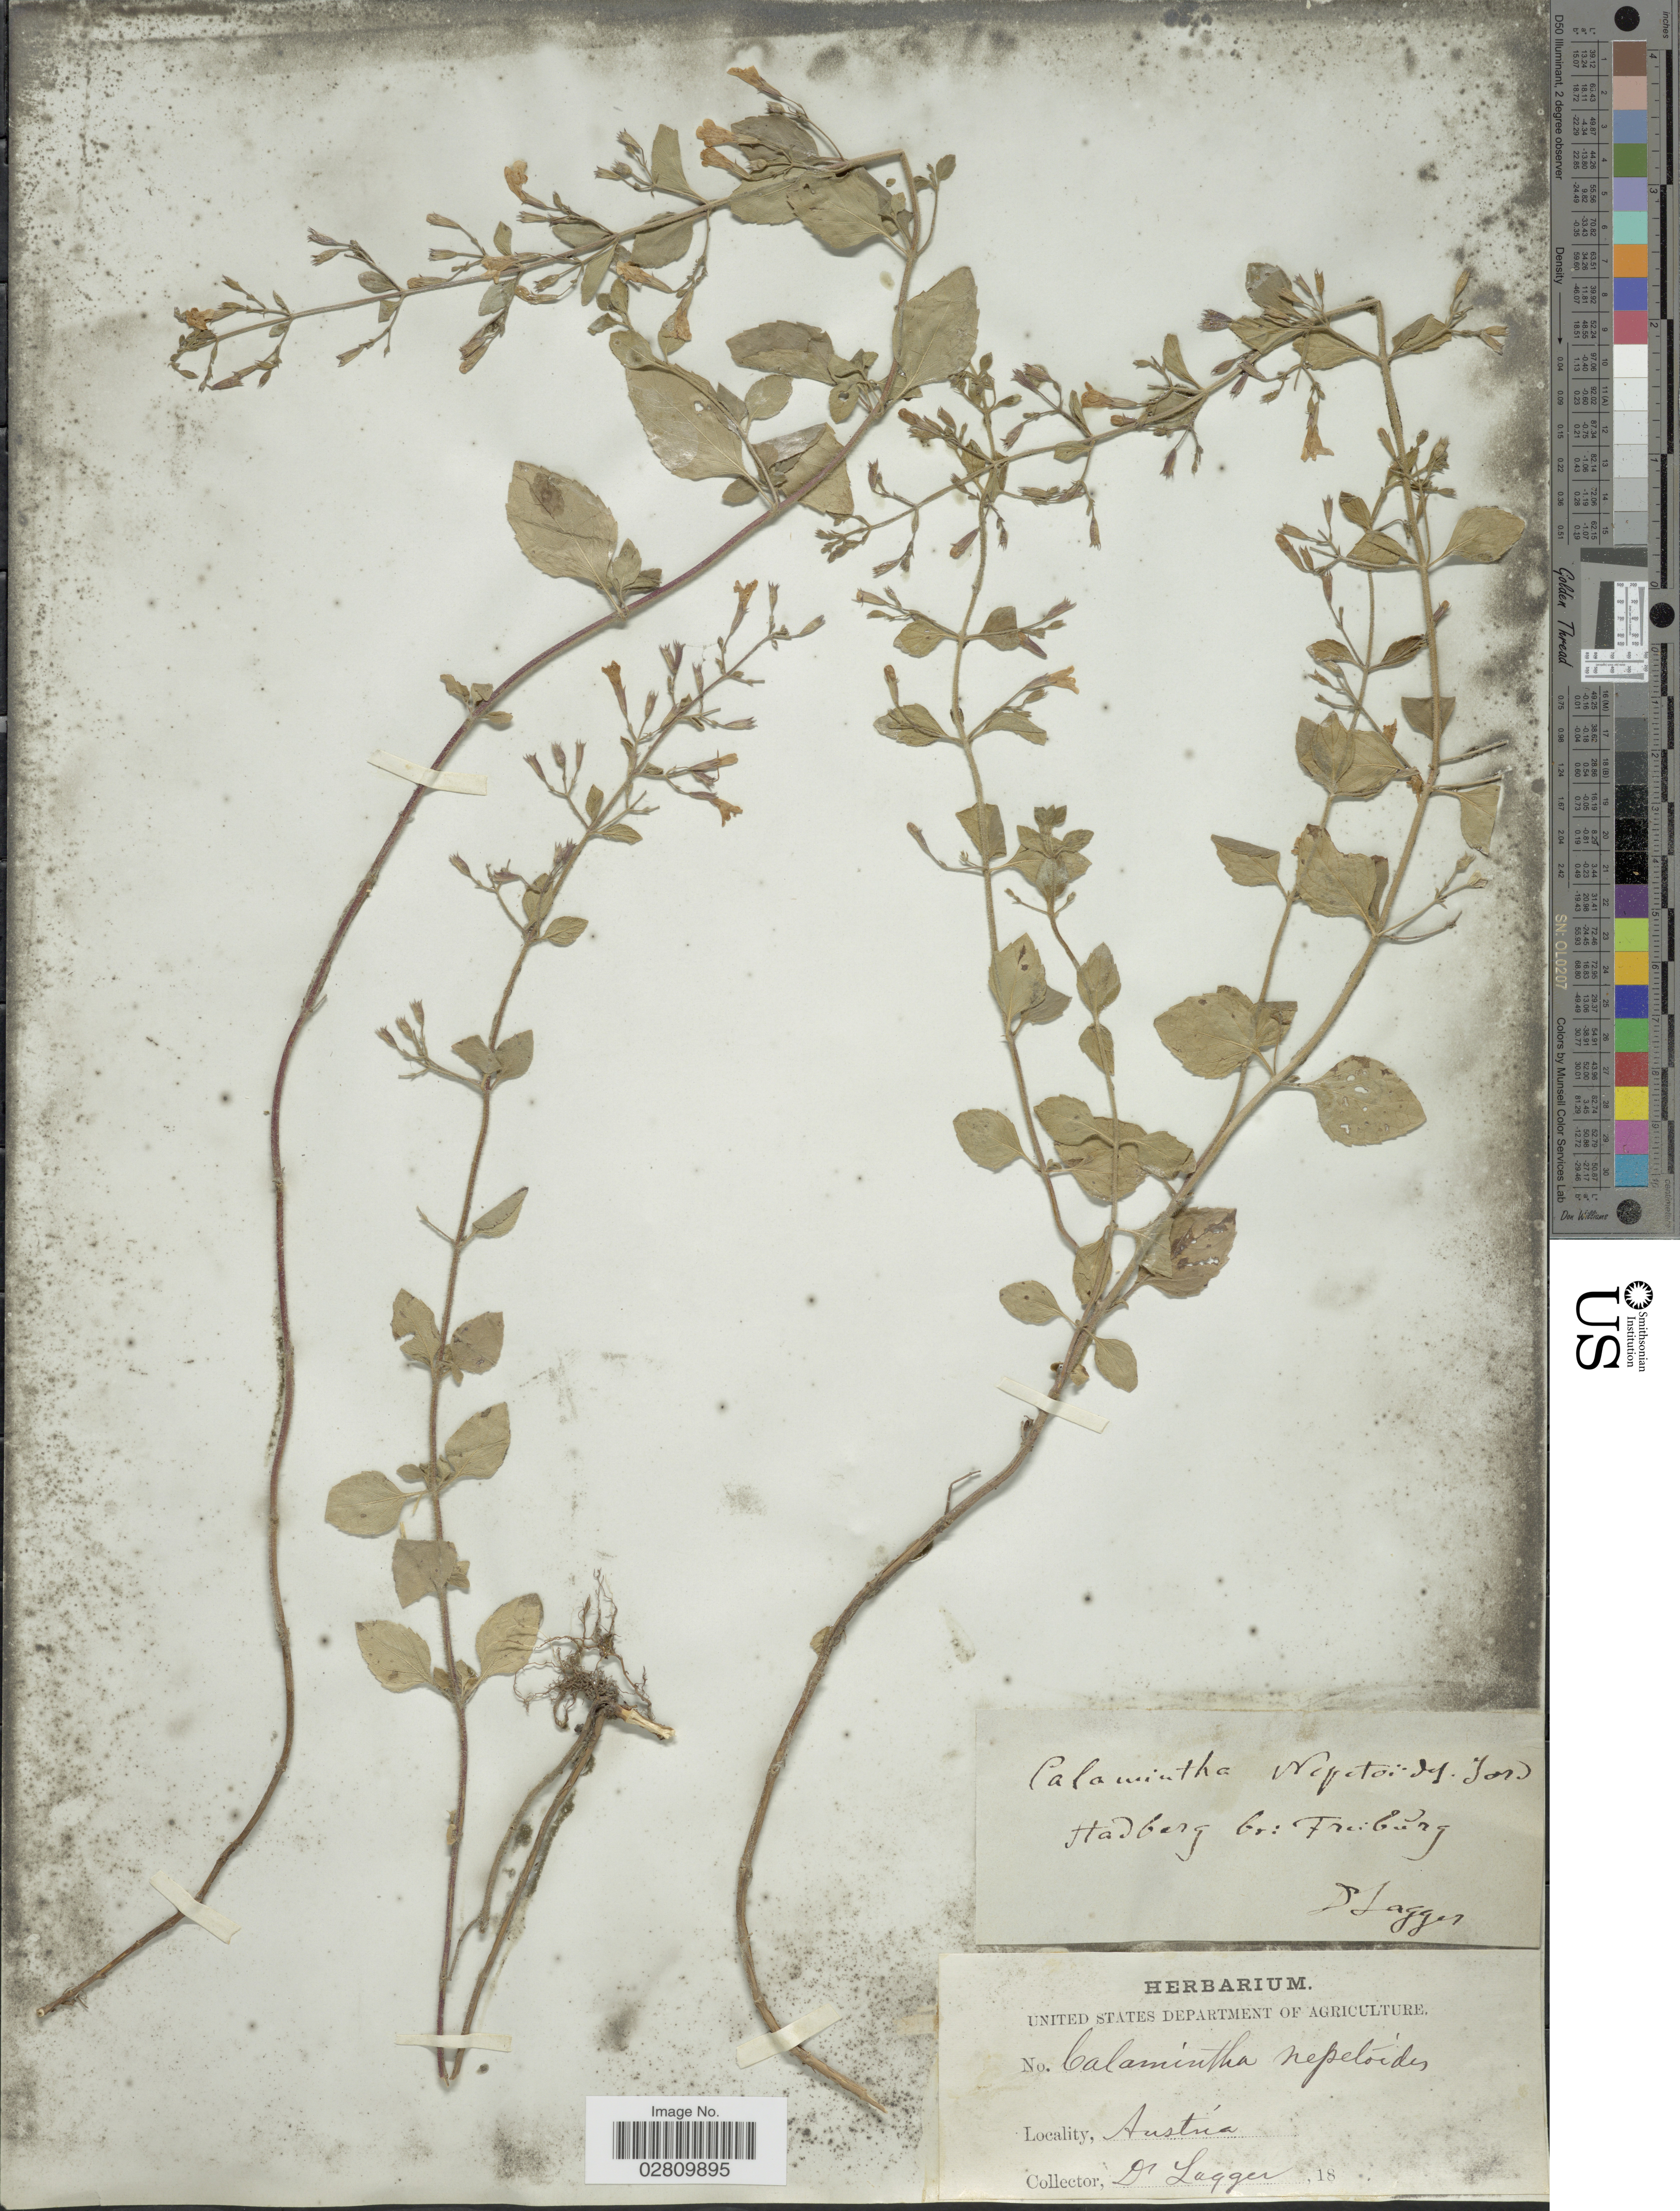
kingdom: Plantae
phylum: Tracheophyta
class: Magnoliopsida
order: Lamiales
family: Lamiaceae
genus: Calamintha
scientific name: Calamintha nepetoides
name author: Jord.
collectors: F. J. Lagger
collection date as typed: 18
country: Austria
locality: Stadberg br: Freiburg